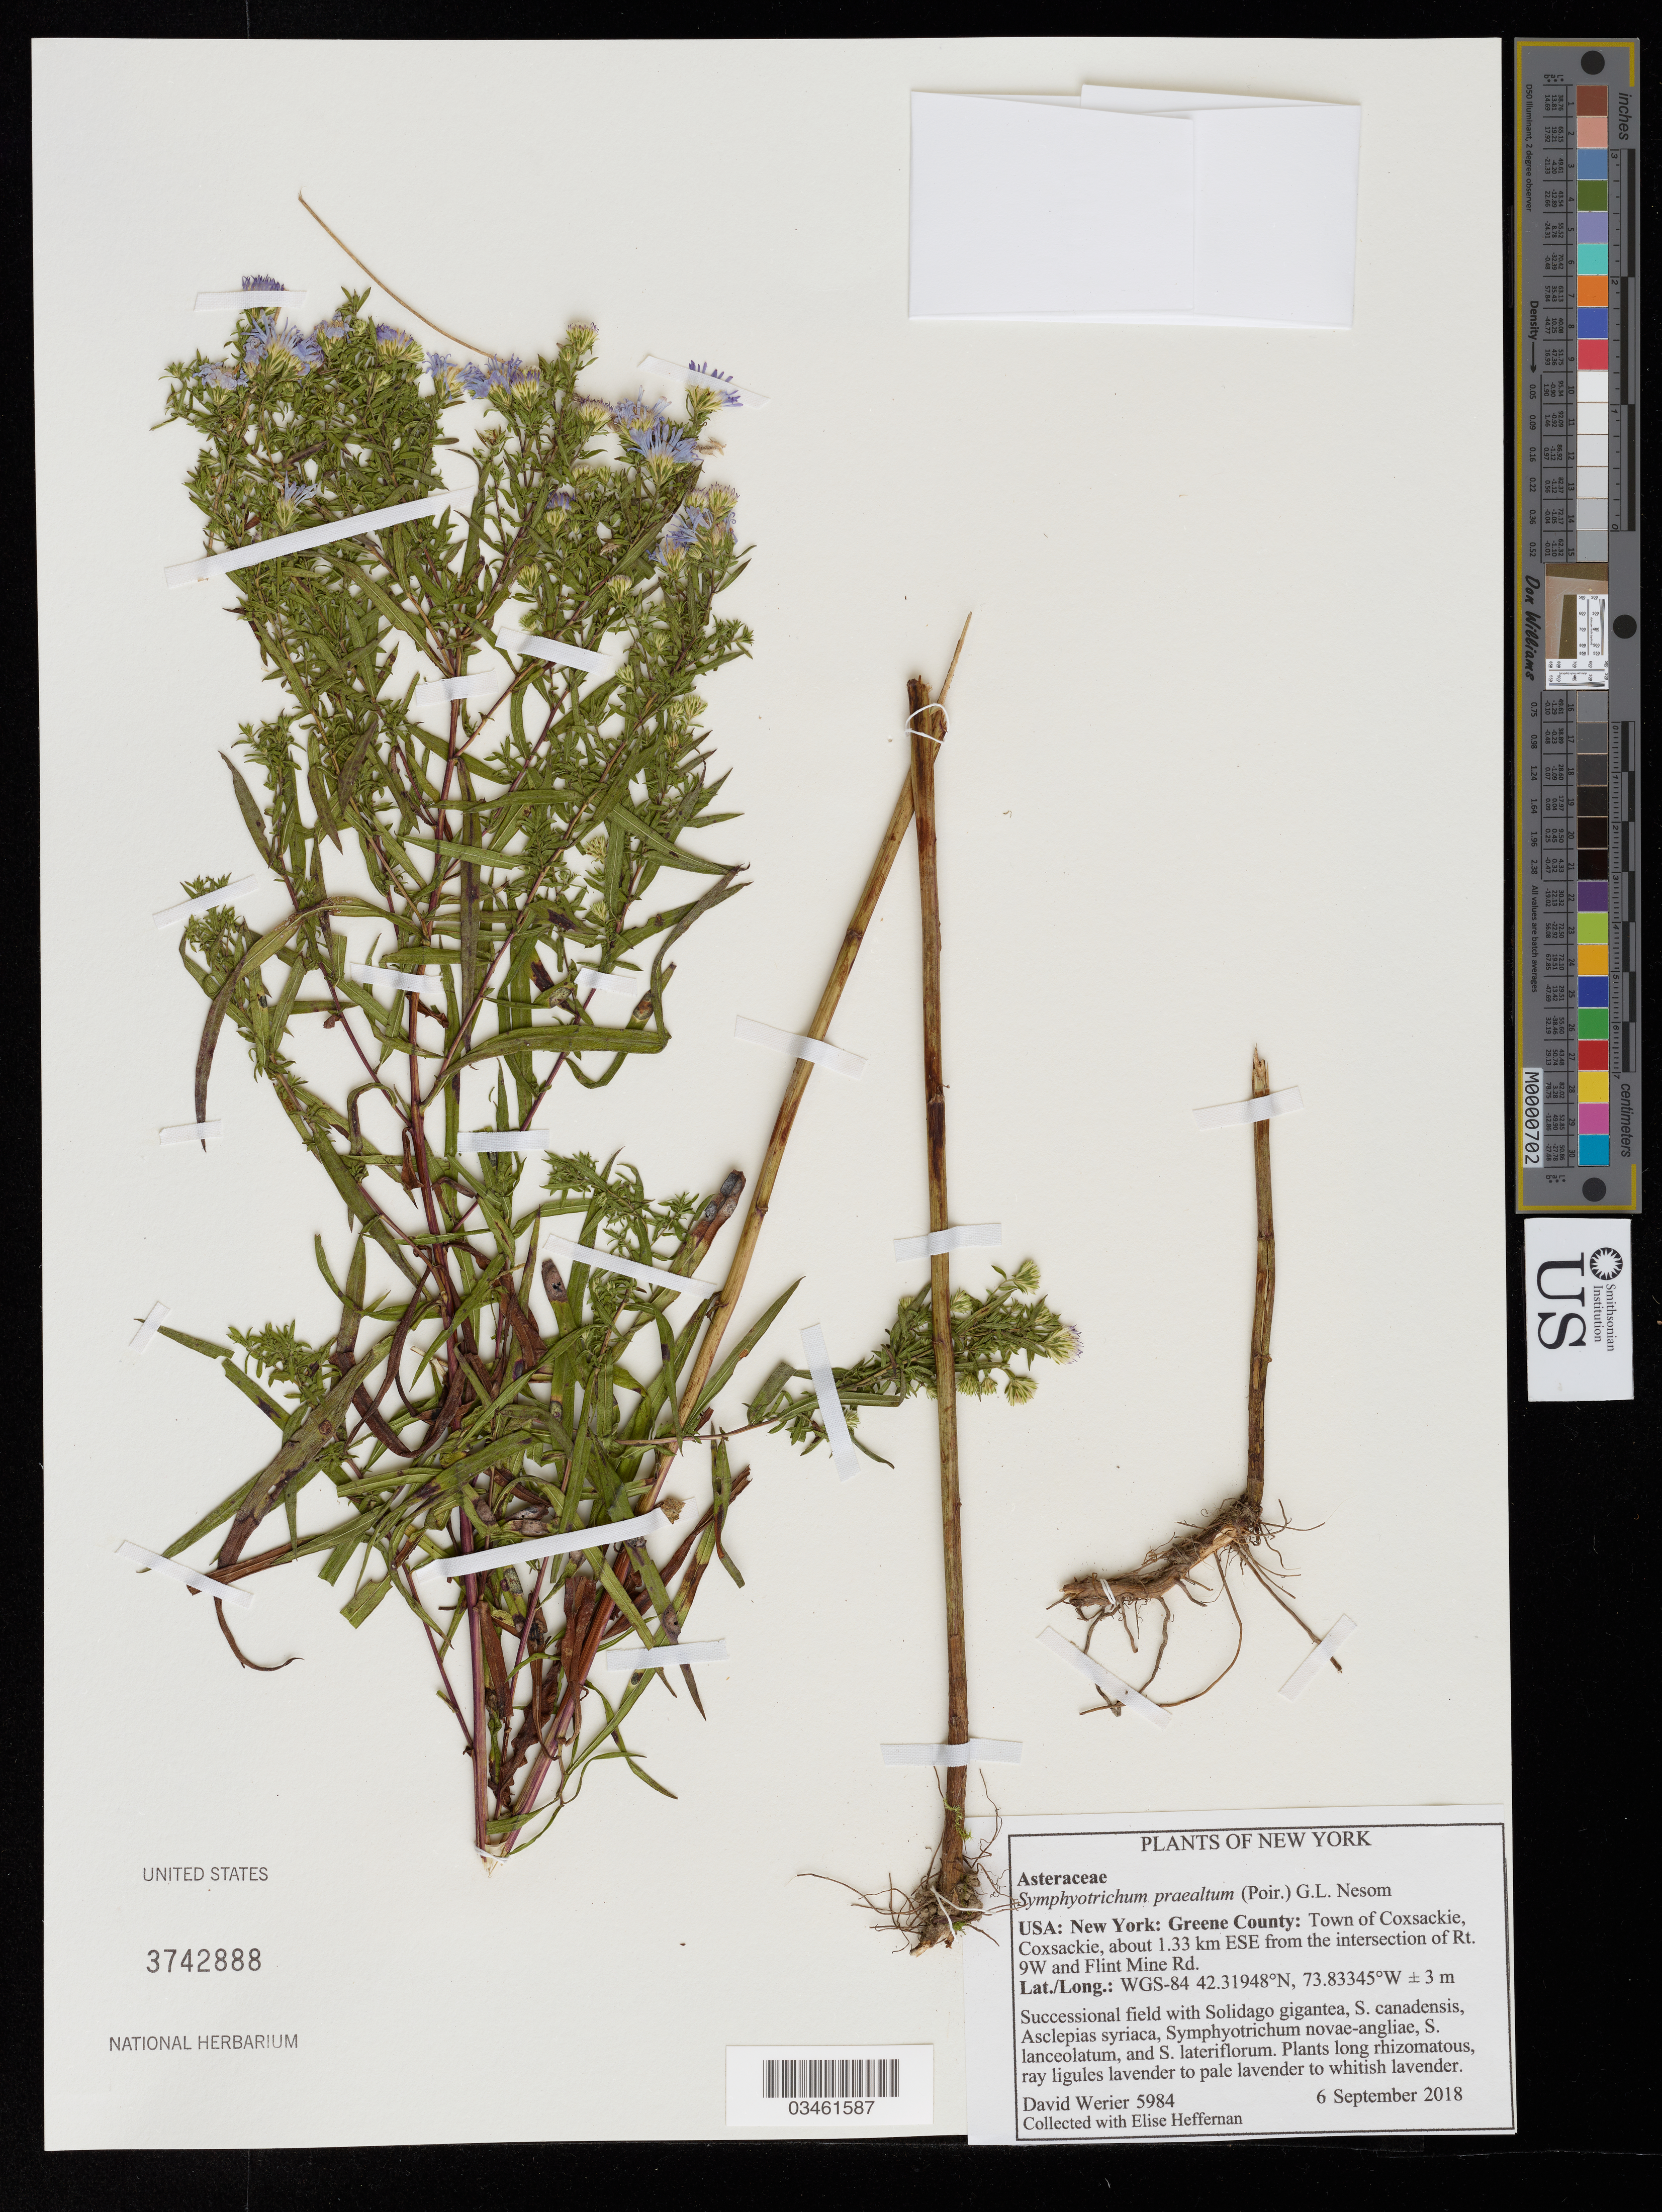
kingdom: Plantae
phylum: Tracheophyta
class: Magnoliopsida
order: Asterales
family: Asteraceae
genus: Symphyotrichum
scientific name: Symphyotrichum praealtum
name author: (Poir.) G.L. Nesom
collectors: D. Werier & E. Heffernan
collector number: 5984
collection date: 2018-09-06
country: United States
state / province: New York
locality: Greene County: Town of Coxsackie, Coxsackie, about 1.33 km ESE from the intersection of Rt. 9W and Flint Mine Rd.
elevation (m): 3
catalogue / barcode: US 3742888